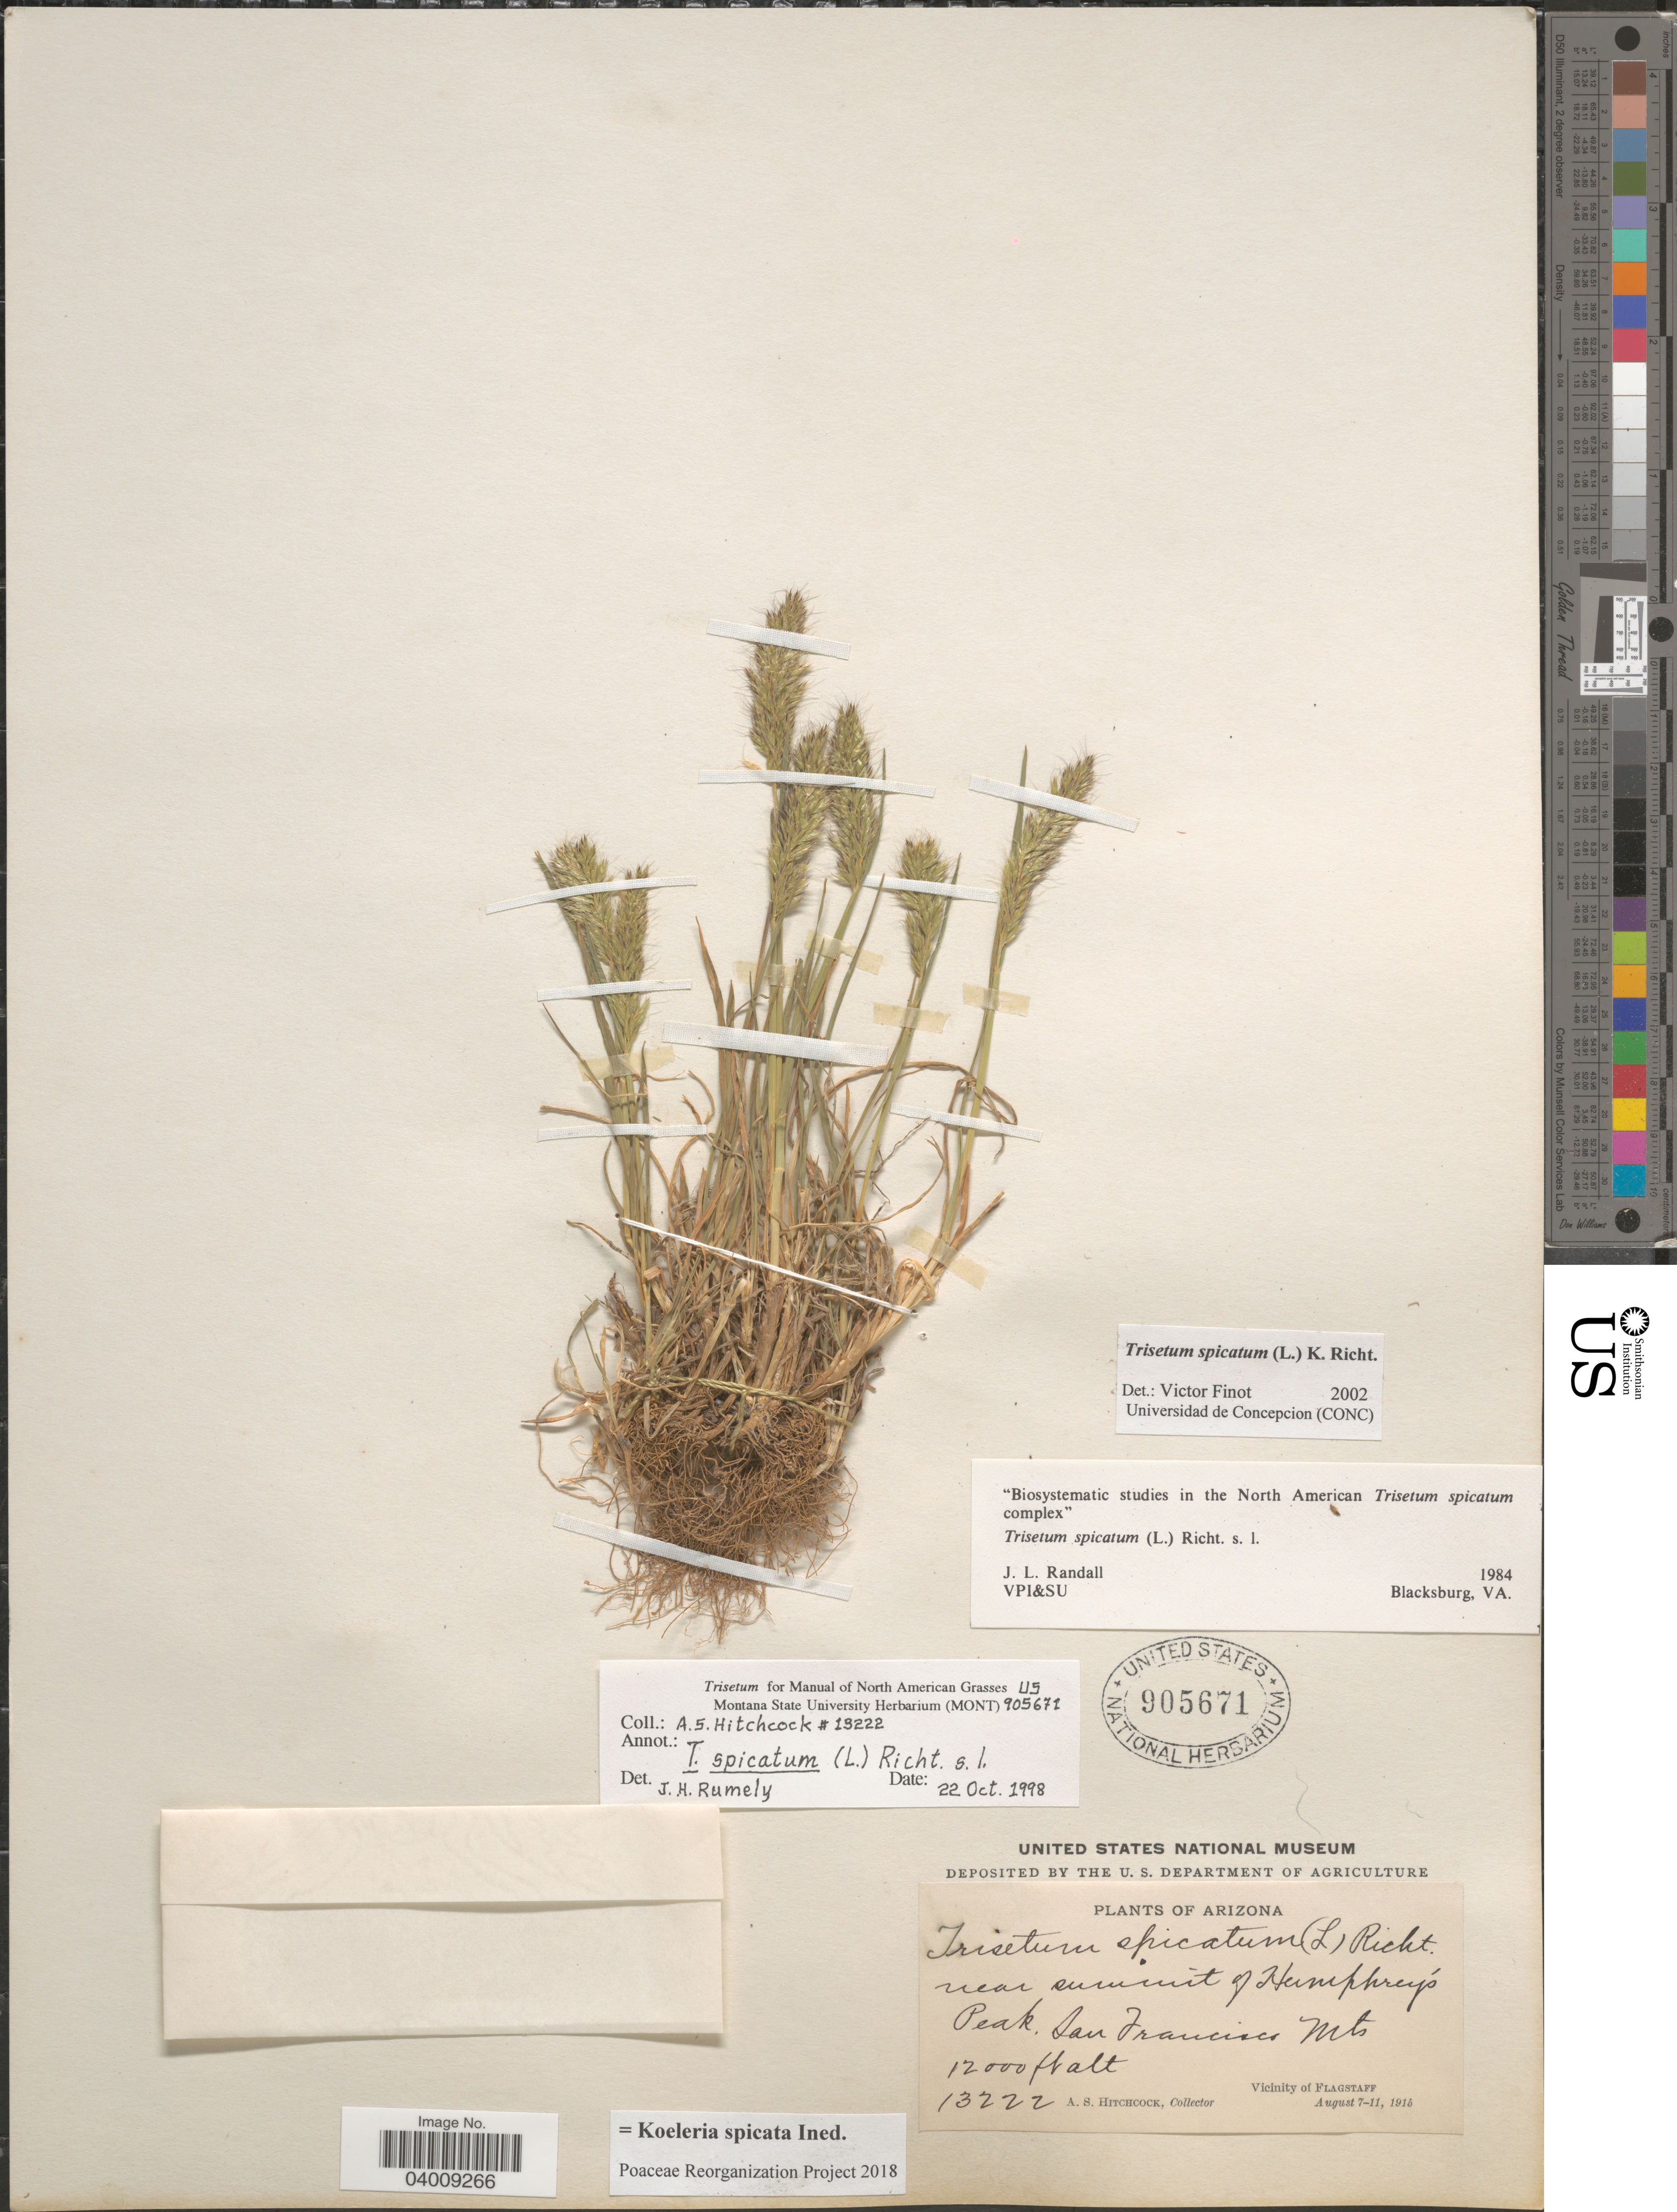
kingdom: Plantae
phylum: Tracheophyta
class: Liliopsida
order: Poales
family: Poaceae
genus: Koeleria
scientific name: Koeleria spicata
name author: (L.) Barberá et al.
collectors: A. S. Hitchcock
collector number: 13222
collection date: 1915-08-07/1915-08-11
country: United States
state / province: Arizona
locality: Near summit of Humphrey's Peak, San Francisco Mts. Vicinity of Flagstaff.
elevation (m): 3658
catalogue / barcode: US 905671